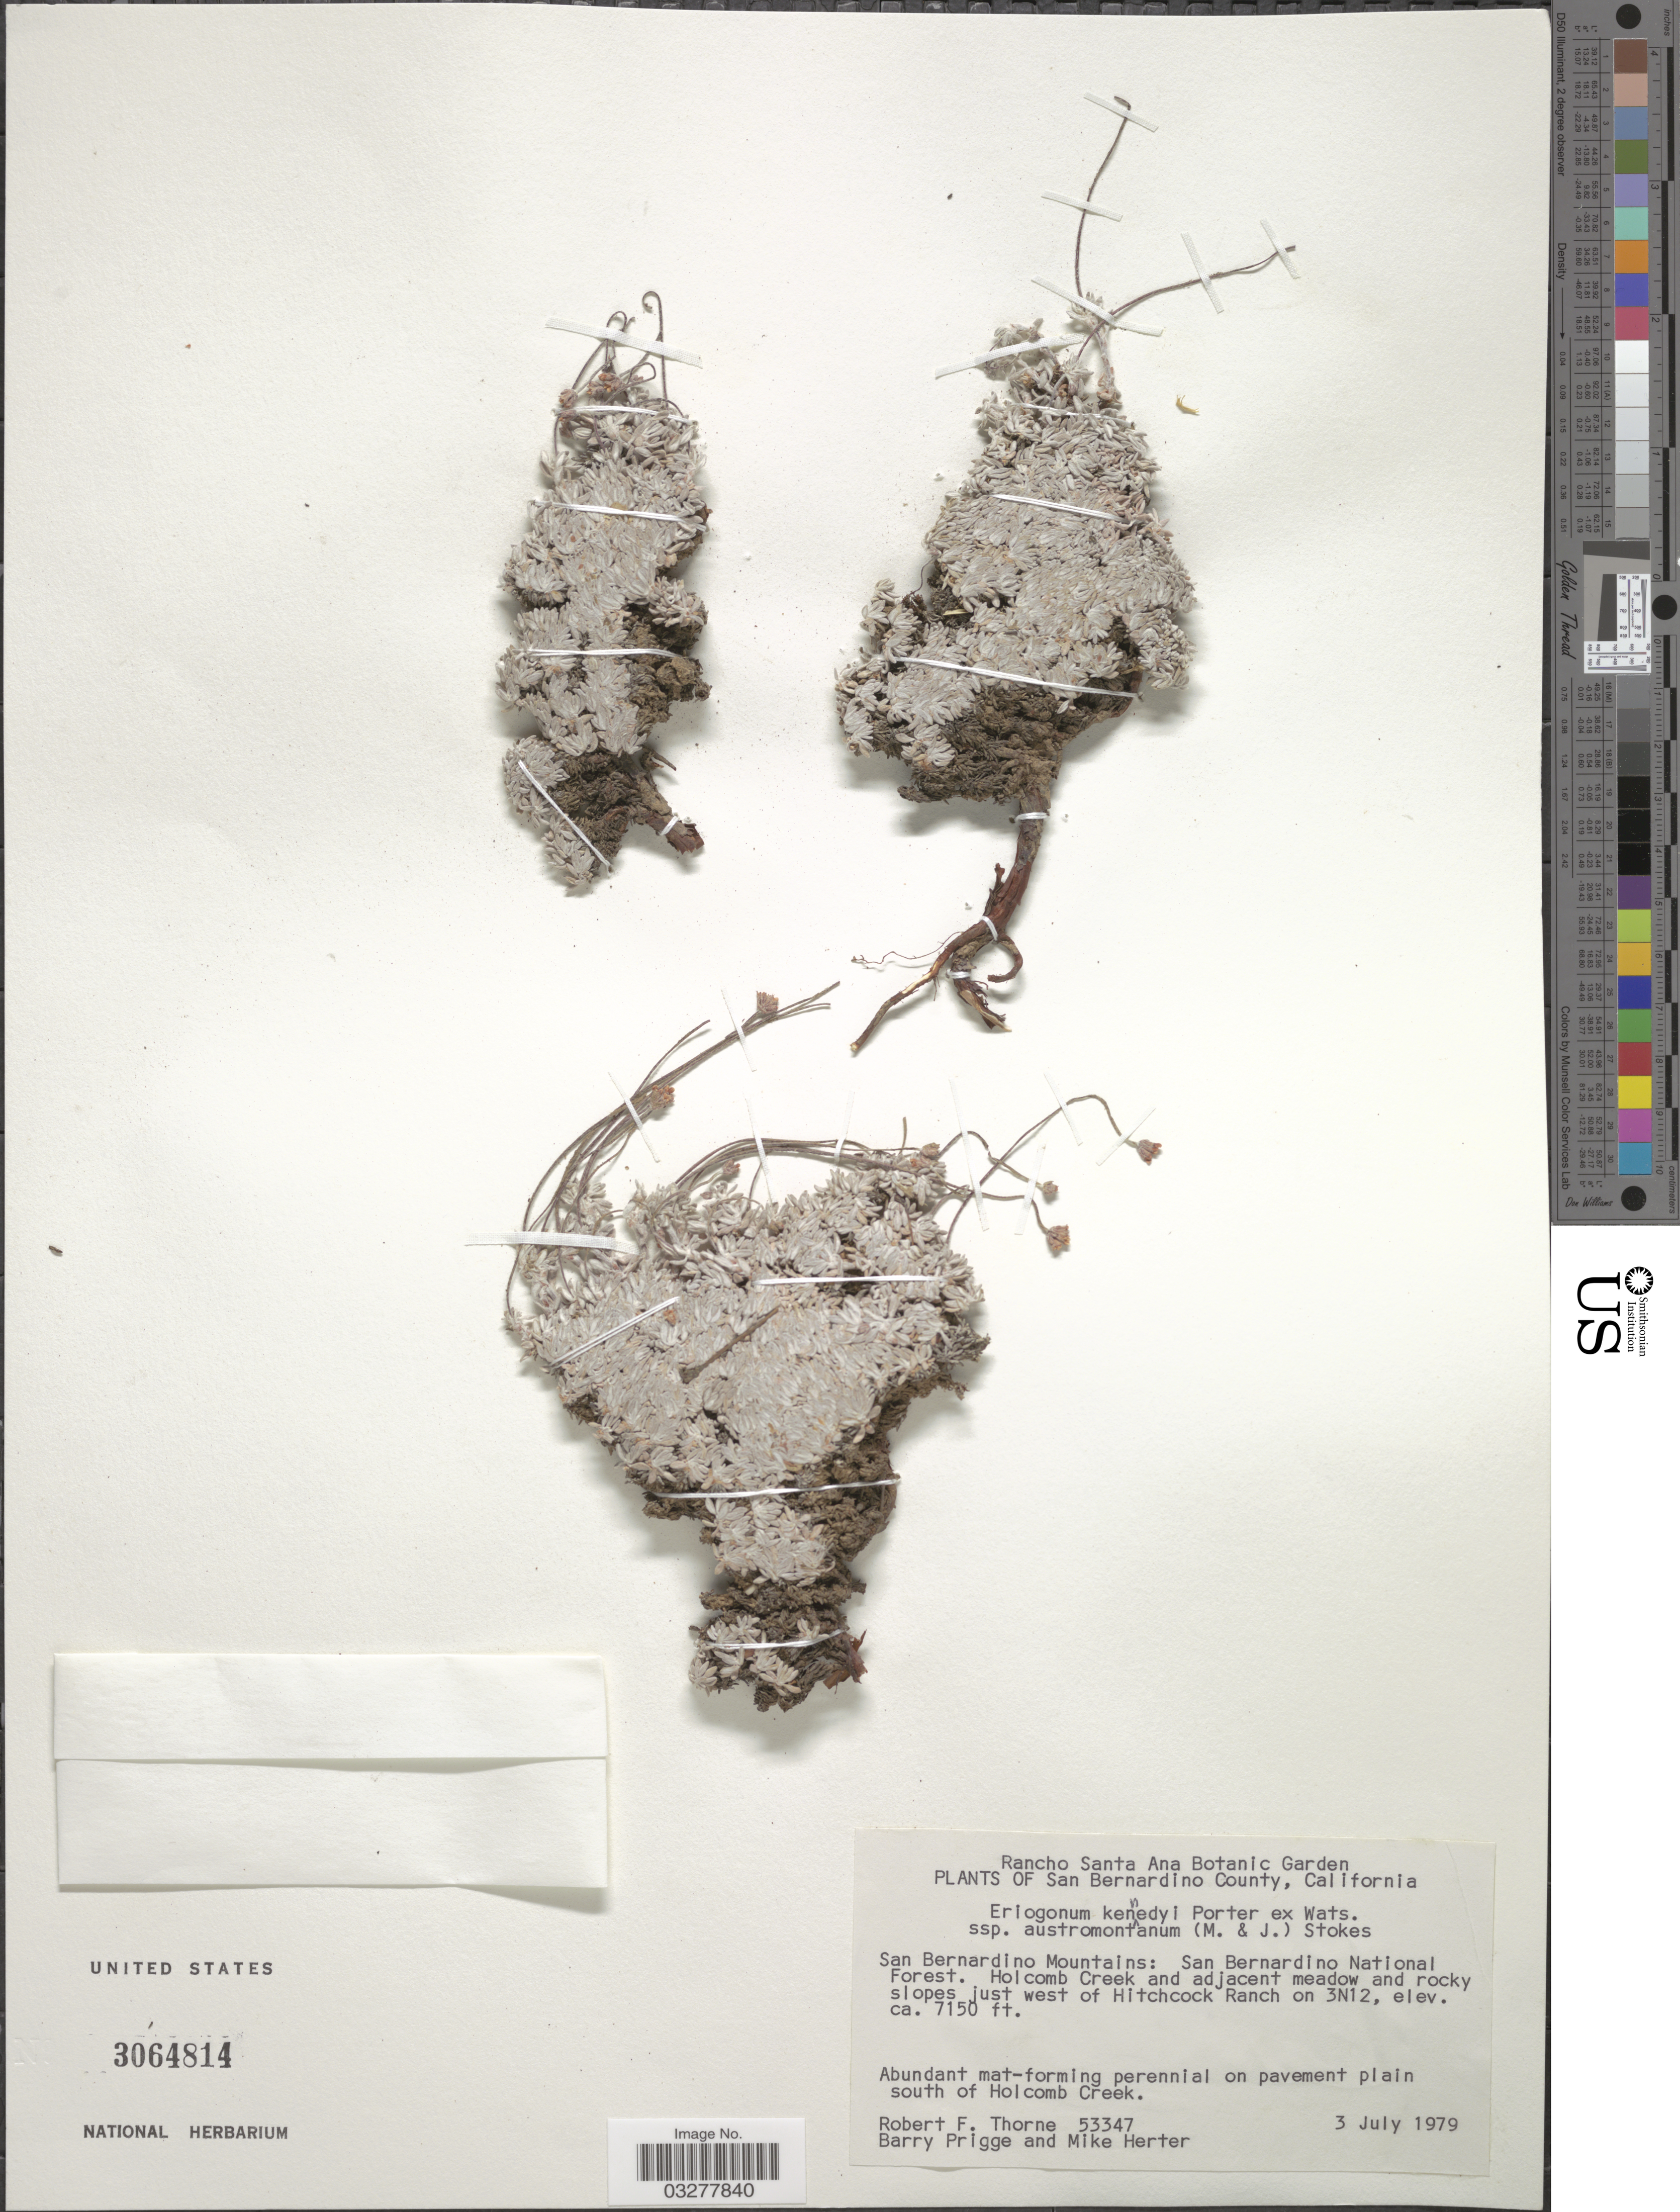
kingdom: Plantae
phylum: Tracheophyta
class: Magnoliopsida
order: Caryophyllales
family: Polygonaceae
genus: Eriogonum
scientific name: Eriogonum kennedyi var. austromontanum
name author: Munz & I.M. Johnst.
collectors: R. F. Thorne, B. Prigge & M. Herter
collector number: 53347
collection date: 1979-07-03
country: United States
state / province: California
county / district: San Bernardino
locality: San Bernardino County. San Bernardino Mountains: San Bernardino National Forest. Holcomb Creek and adjacent meadow and rocky slopes just west of Hitchcock Ranch on 3N12.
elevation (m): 2179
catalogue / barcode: US 3064814